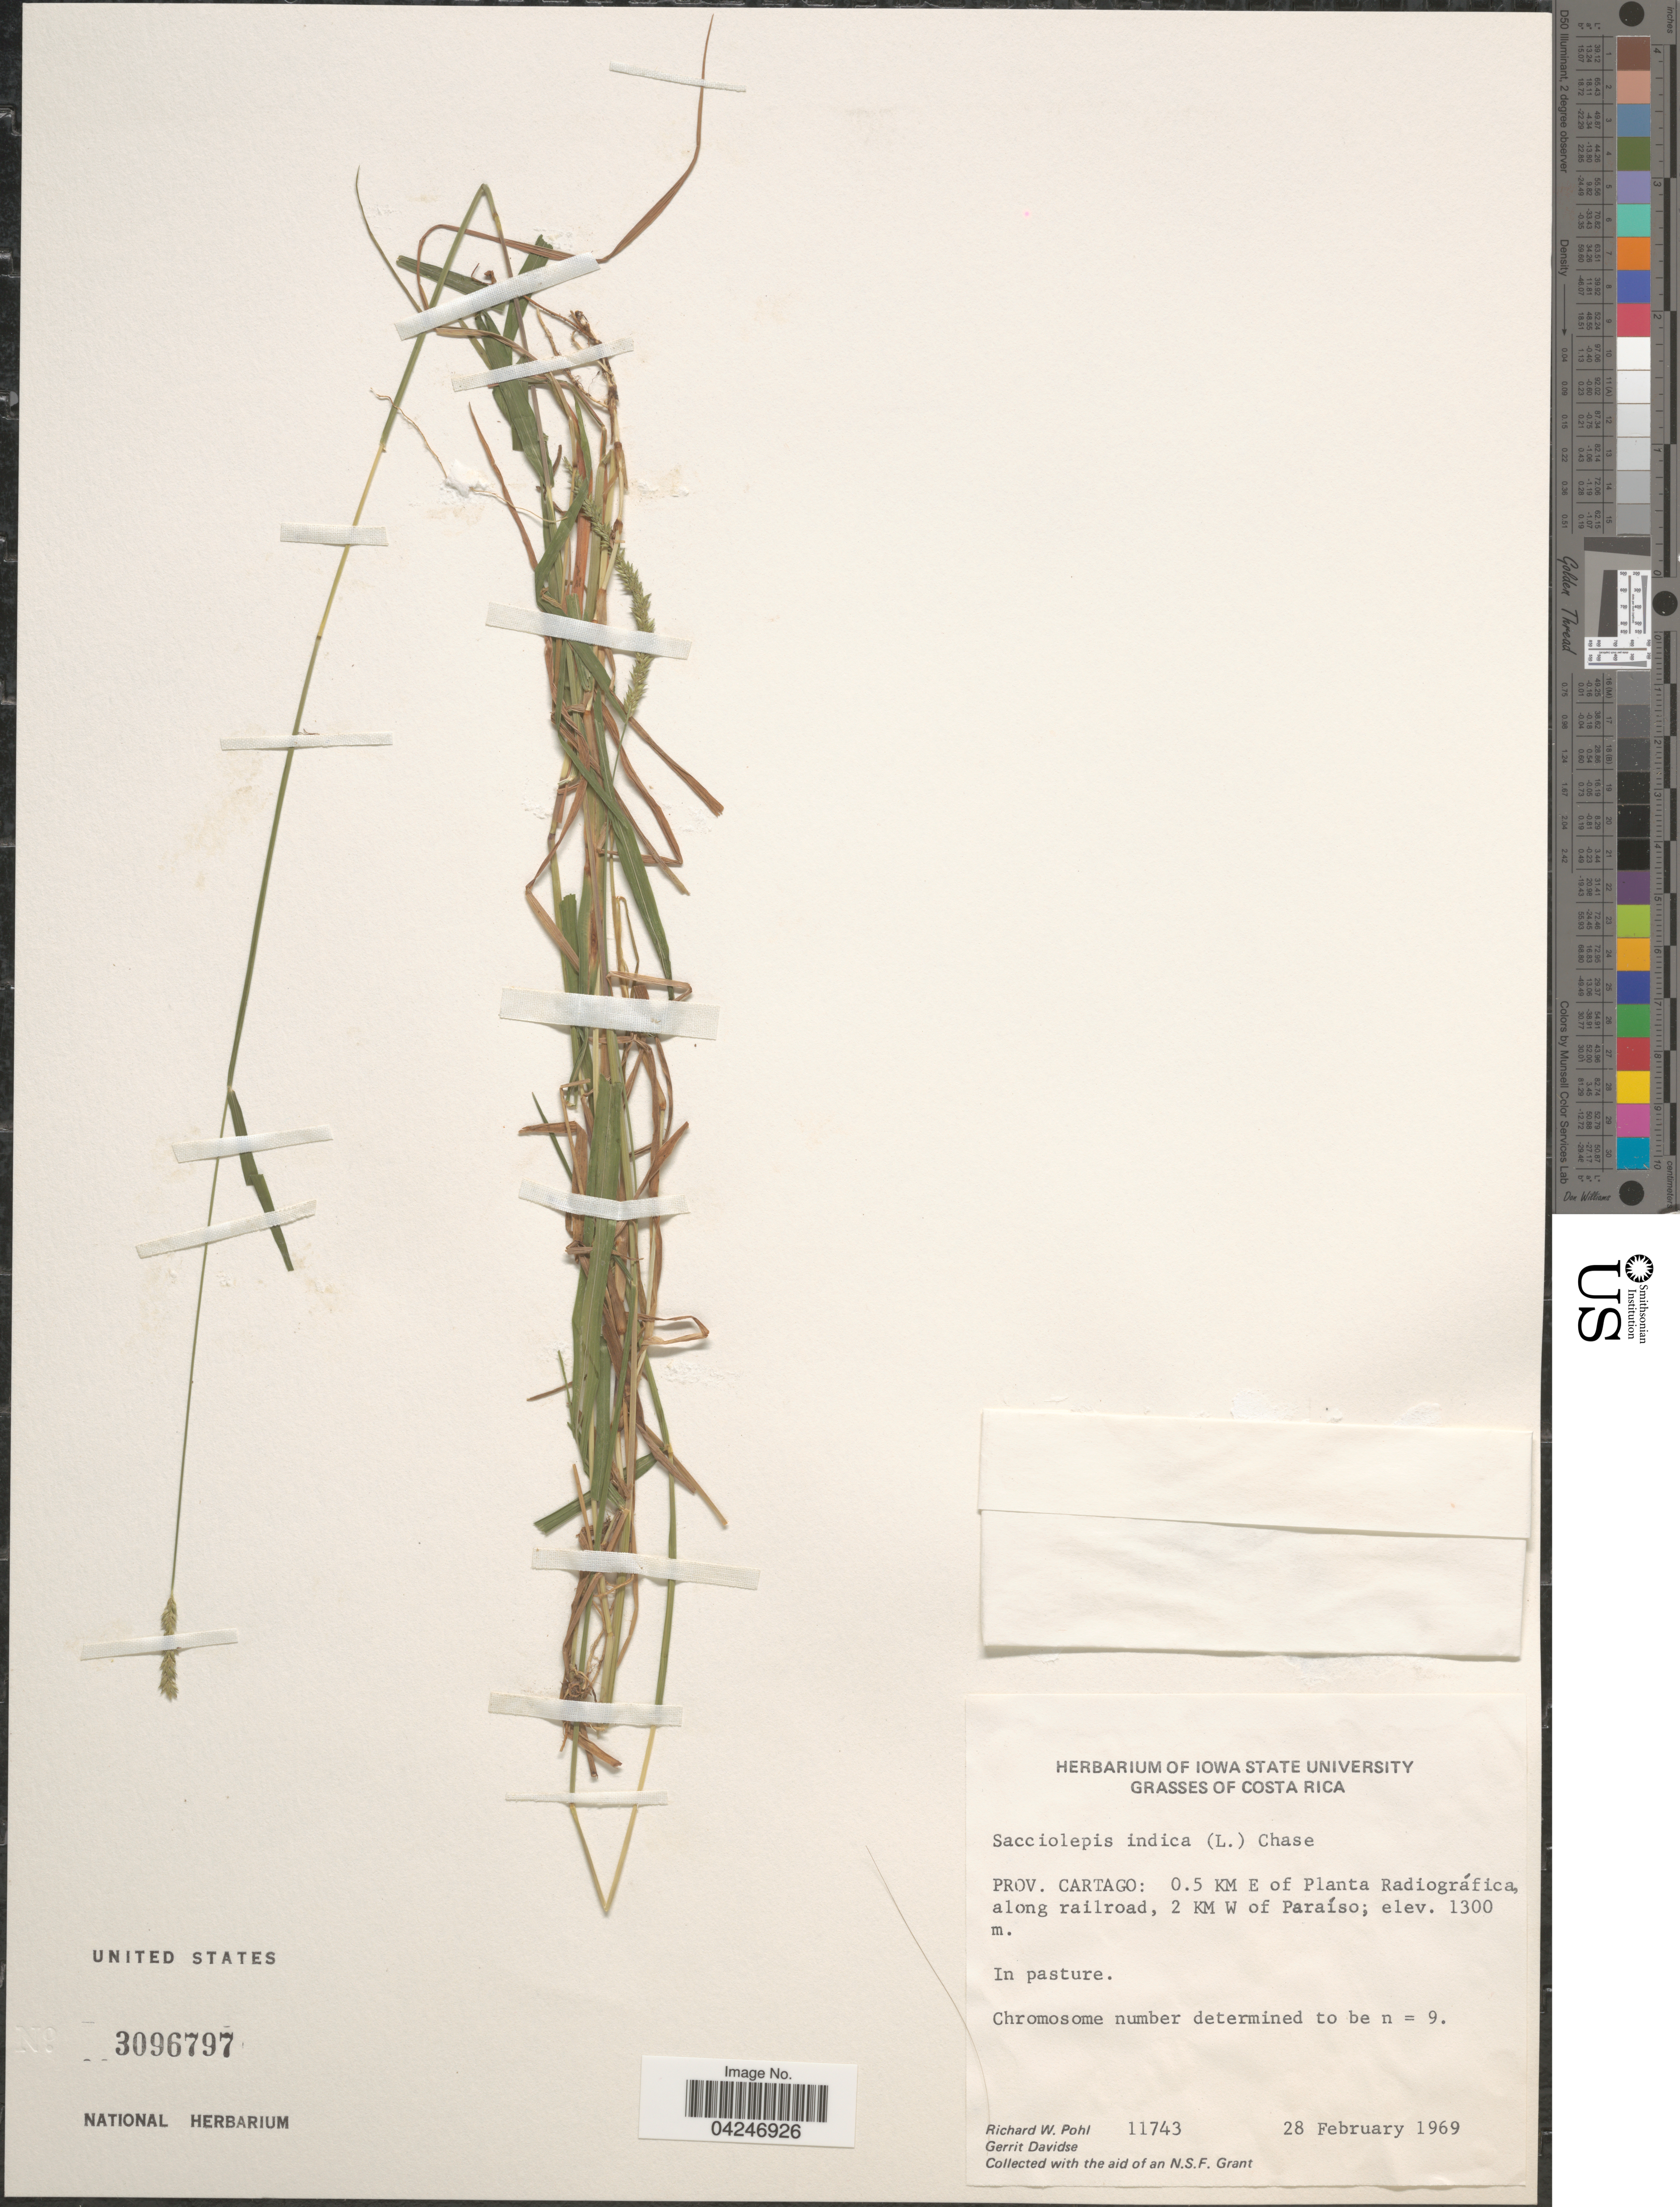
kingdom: Plantae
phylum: Tracheophyta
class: Liliopsida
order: Poales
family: Poaceae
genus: Sacciolepis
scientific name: Sacciolepis indica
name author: (L.) Chase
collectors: R. W. Pohl & G. Davidse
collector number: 11743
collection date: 1969-02-28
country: Costa Rica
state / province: Cartago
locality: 0.5 KM E of Planta Radiográfica, along railroad, 2 KM W of Paraíso.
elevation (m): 1300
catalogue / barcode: US 3096797